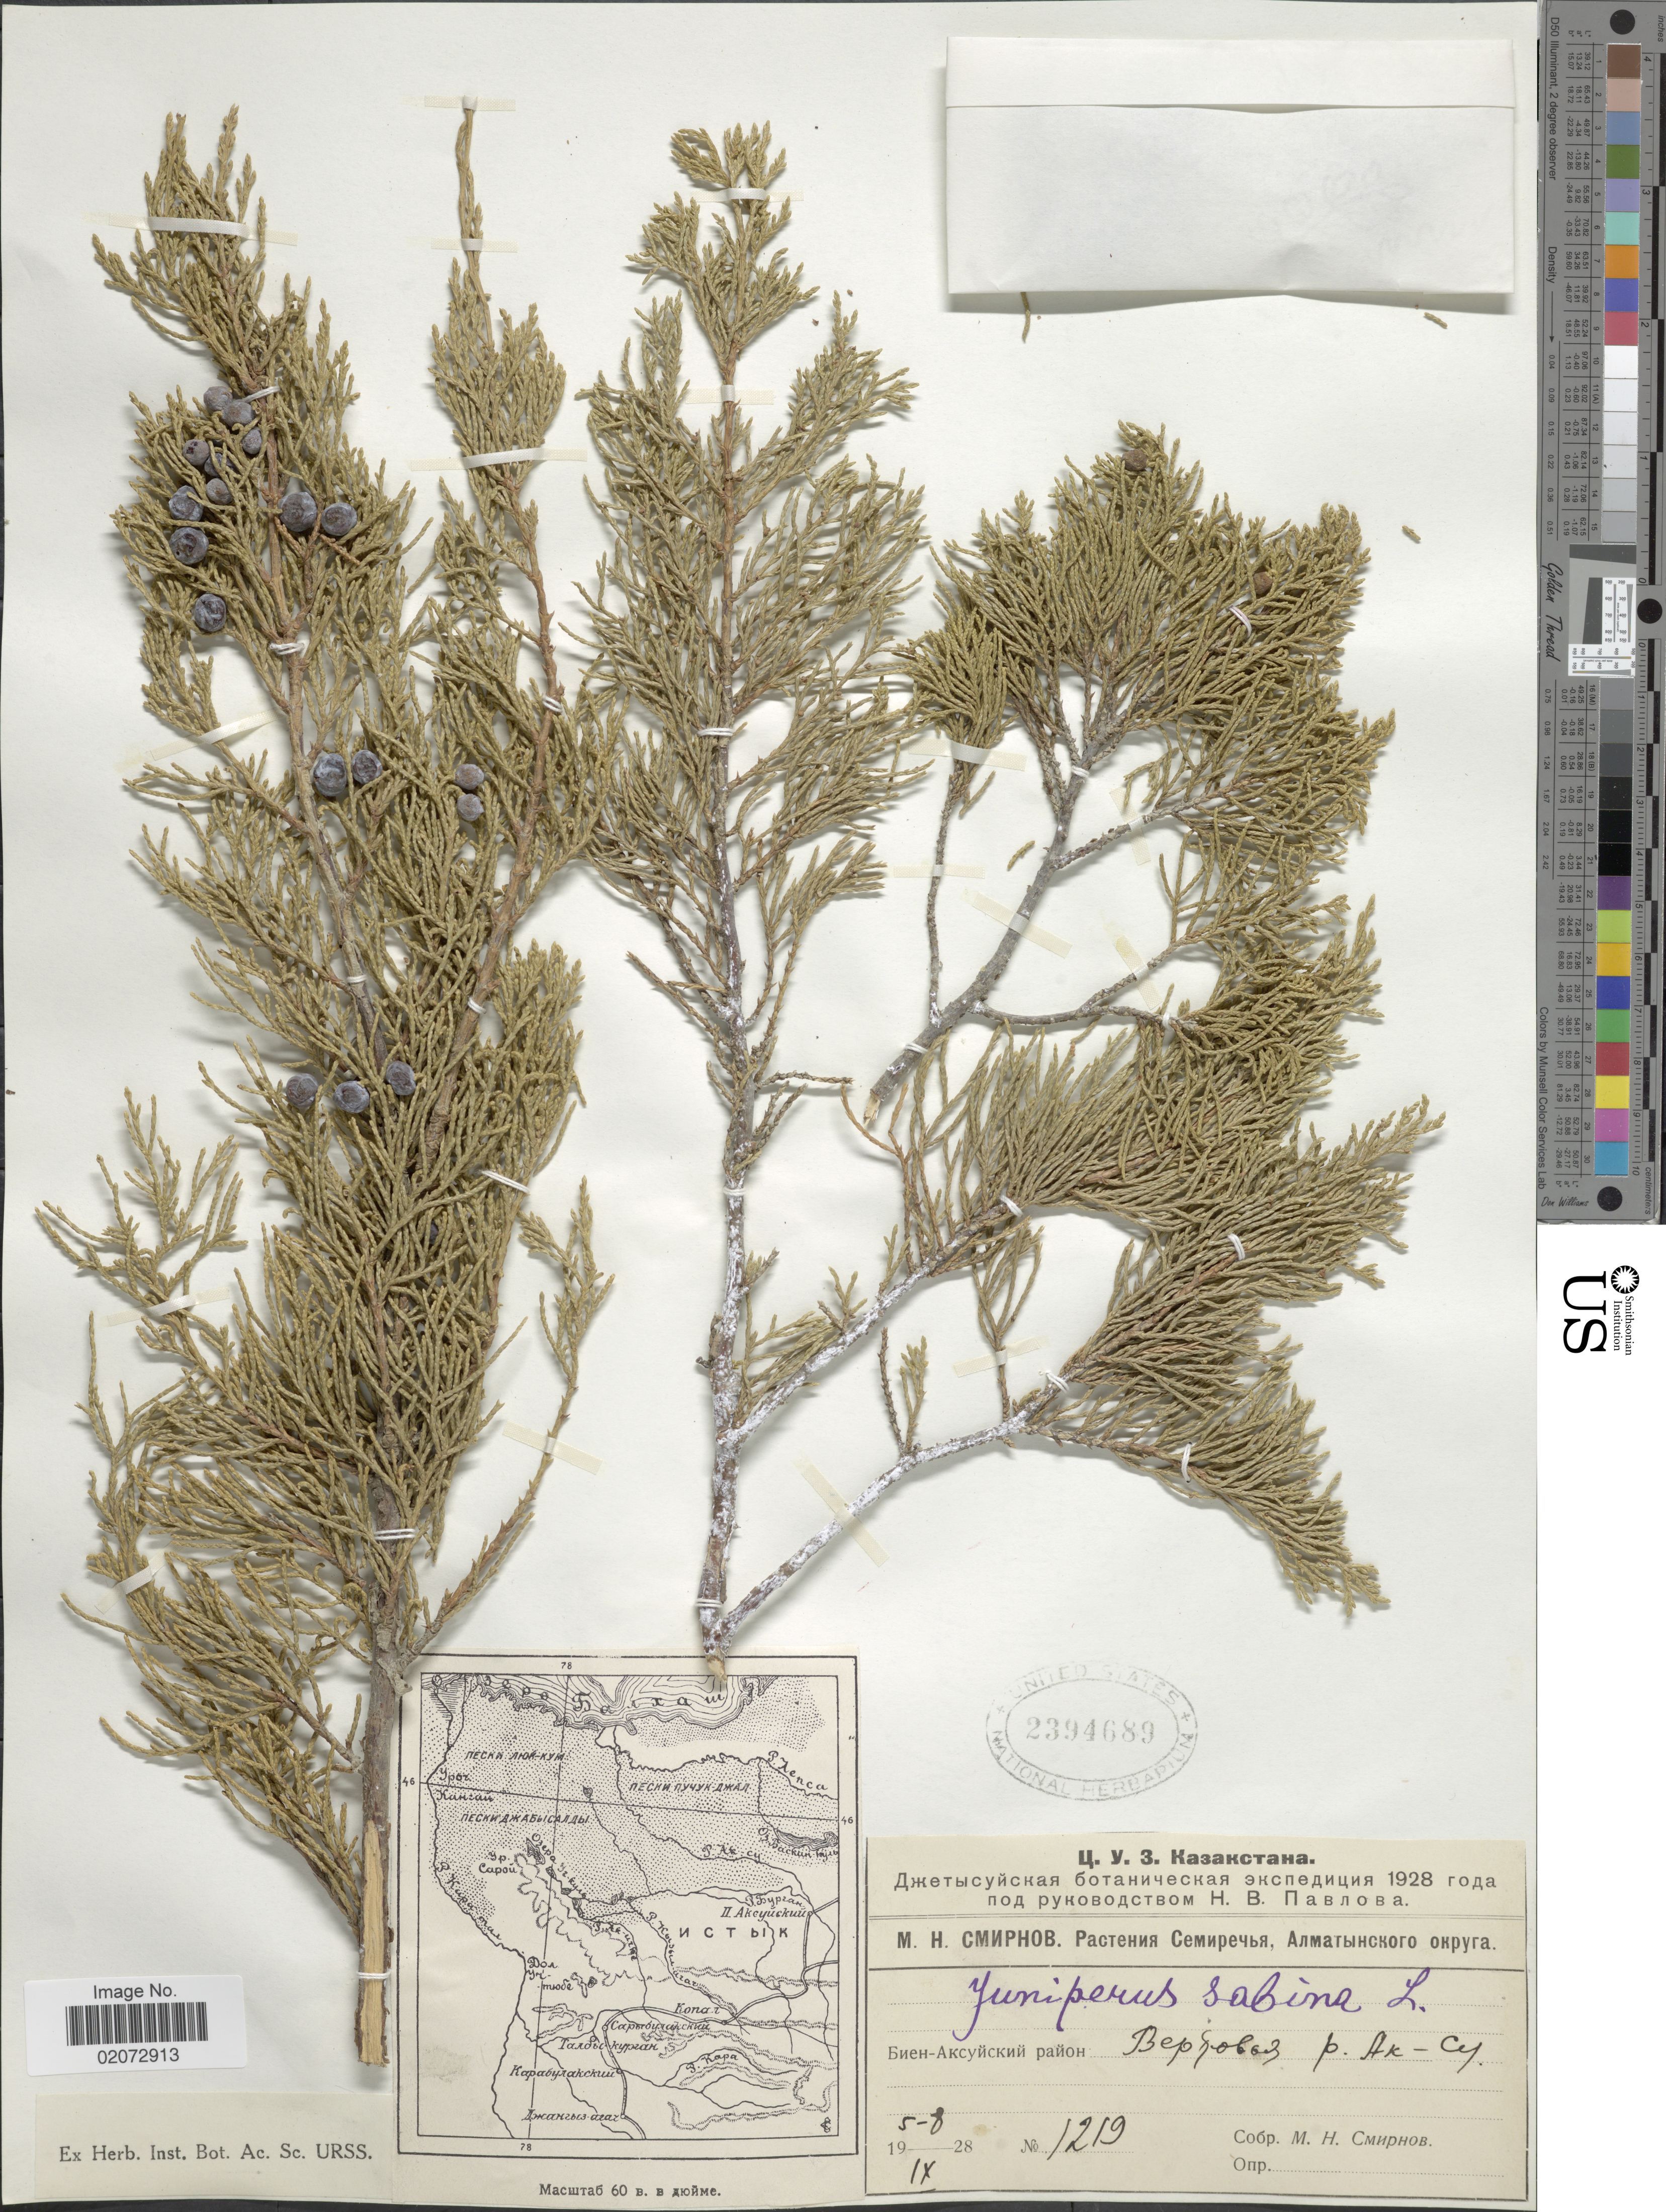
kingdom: Plantae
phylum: Tracheophyta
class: Pinopsida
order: Pinales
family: Cupressaceae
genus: Juniperus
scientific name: Juniperus sabina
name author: L.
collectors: M. Smirnov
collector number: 1219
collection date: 1928-09-05/1928-09-08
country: Kazakhstan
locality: Upper of river Ak-Su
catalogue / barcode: US 2394689